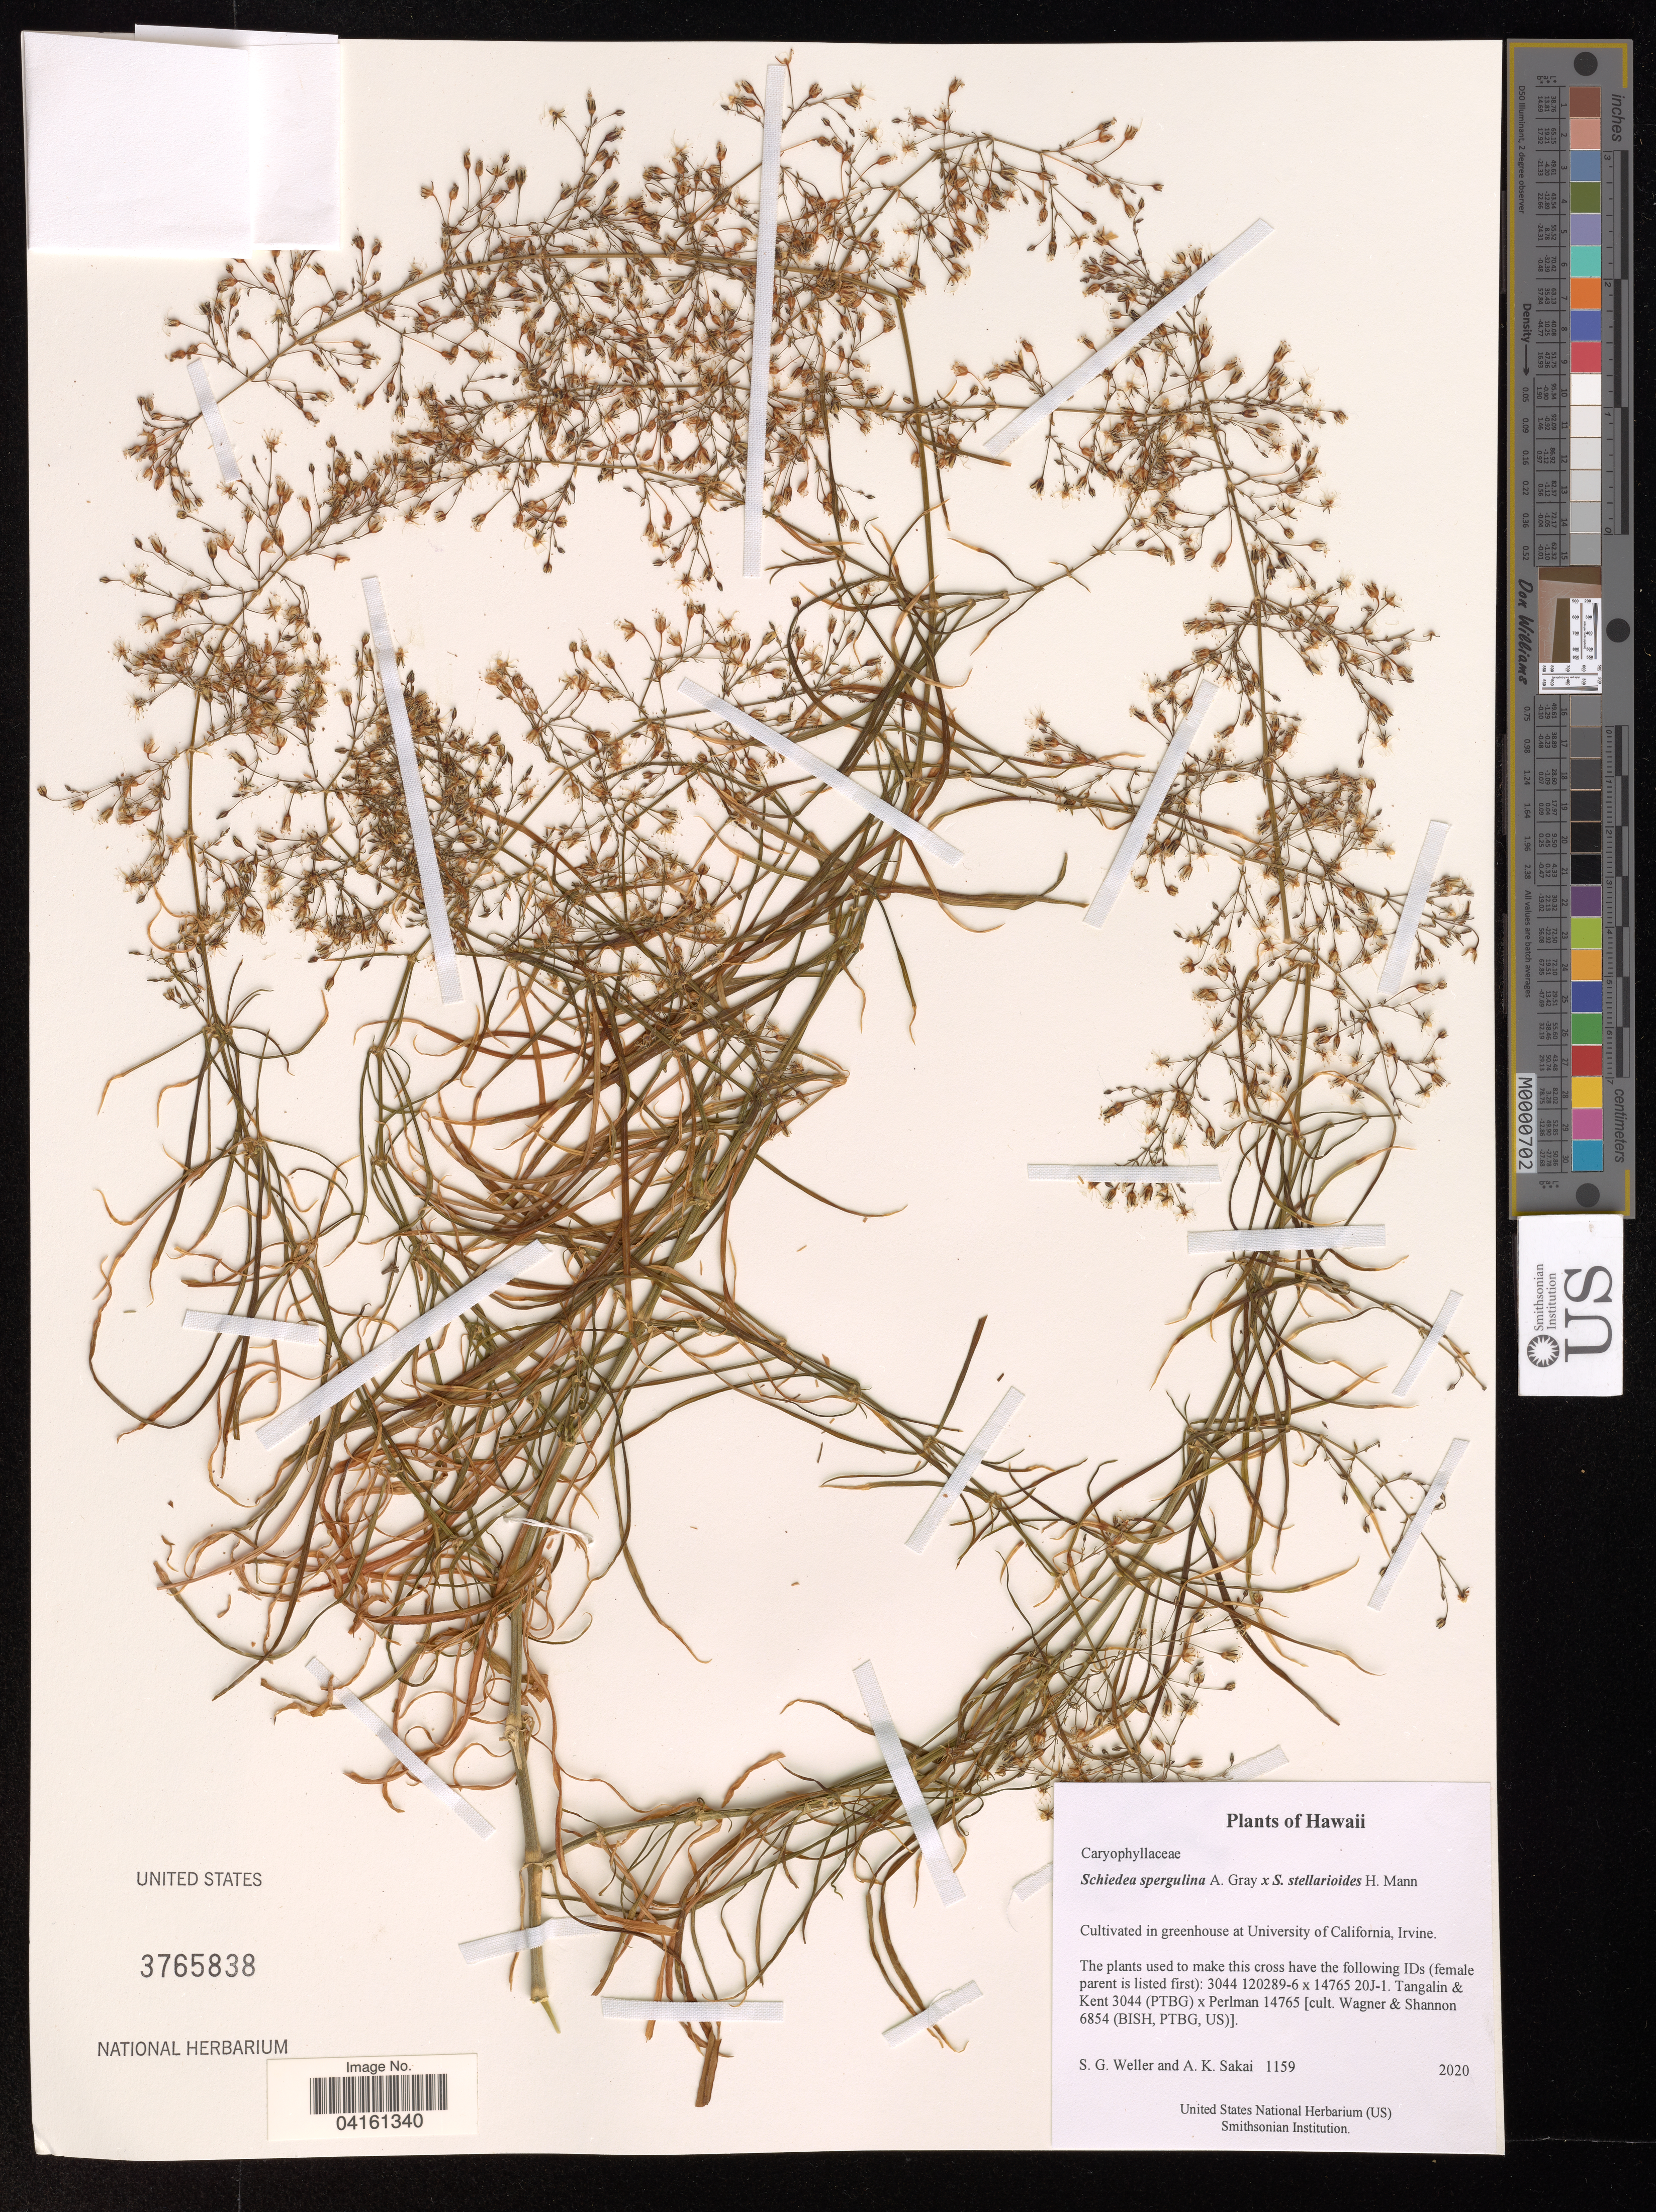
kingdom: Plantae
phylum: Tracheophyta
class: Magnoliopsida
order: Caryophyllales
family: Caryophyllaceae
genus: Schiedea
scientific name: Schiedea spergulina x S. stellarioides H. Mann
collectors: S. G. Weller & A. Sakai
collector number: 1159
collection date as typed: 2020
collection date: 2020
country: United States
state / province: California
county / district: Orange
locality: Cultivated in greenhouse at University of California, Irvine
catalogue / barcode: US 3765838